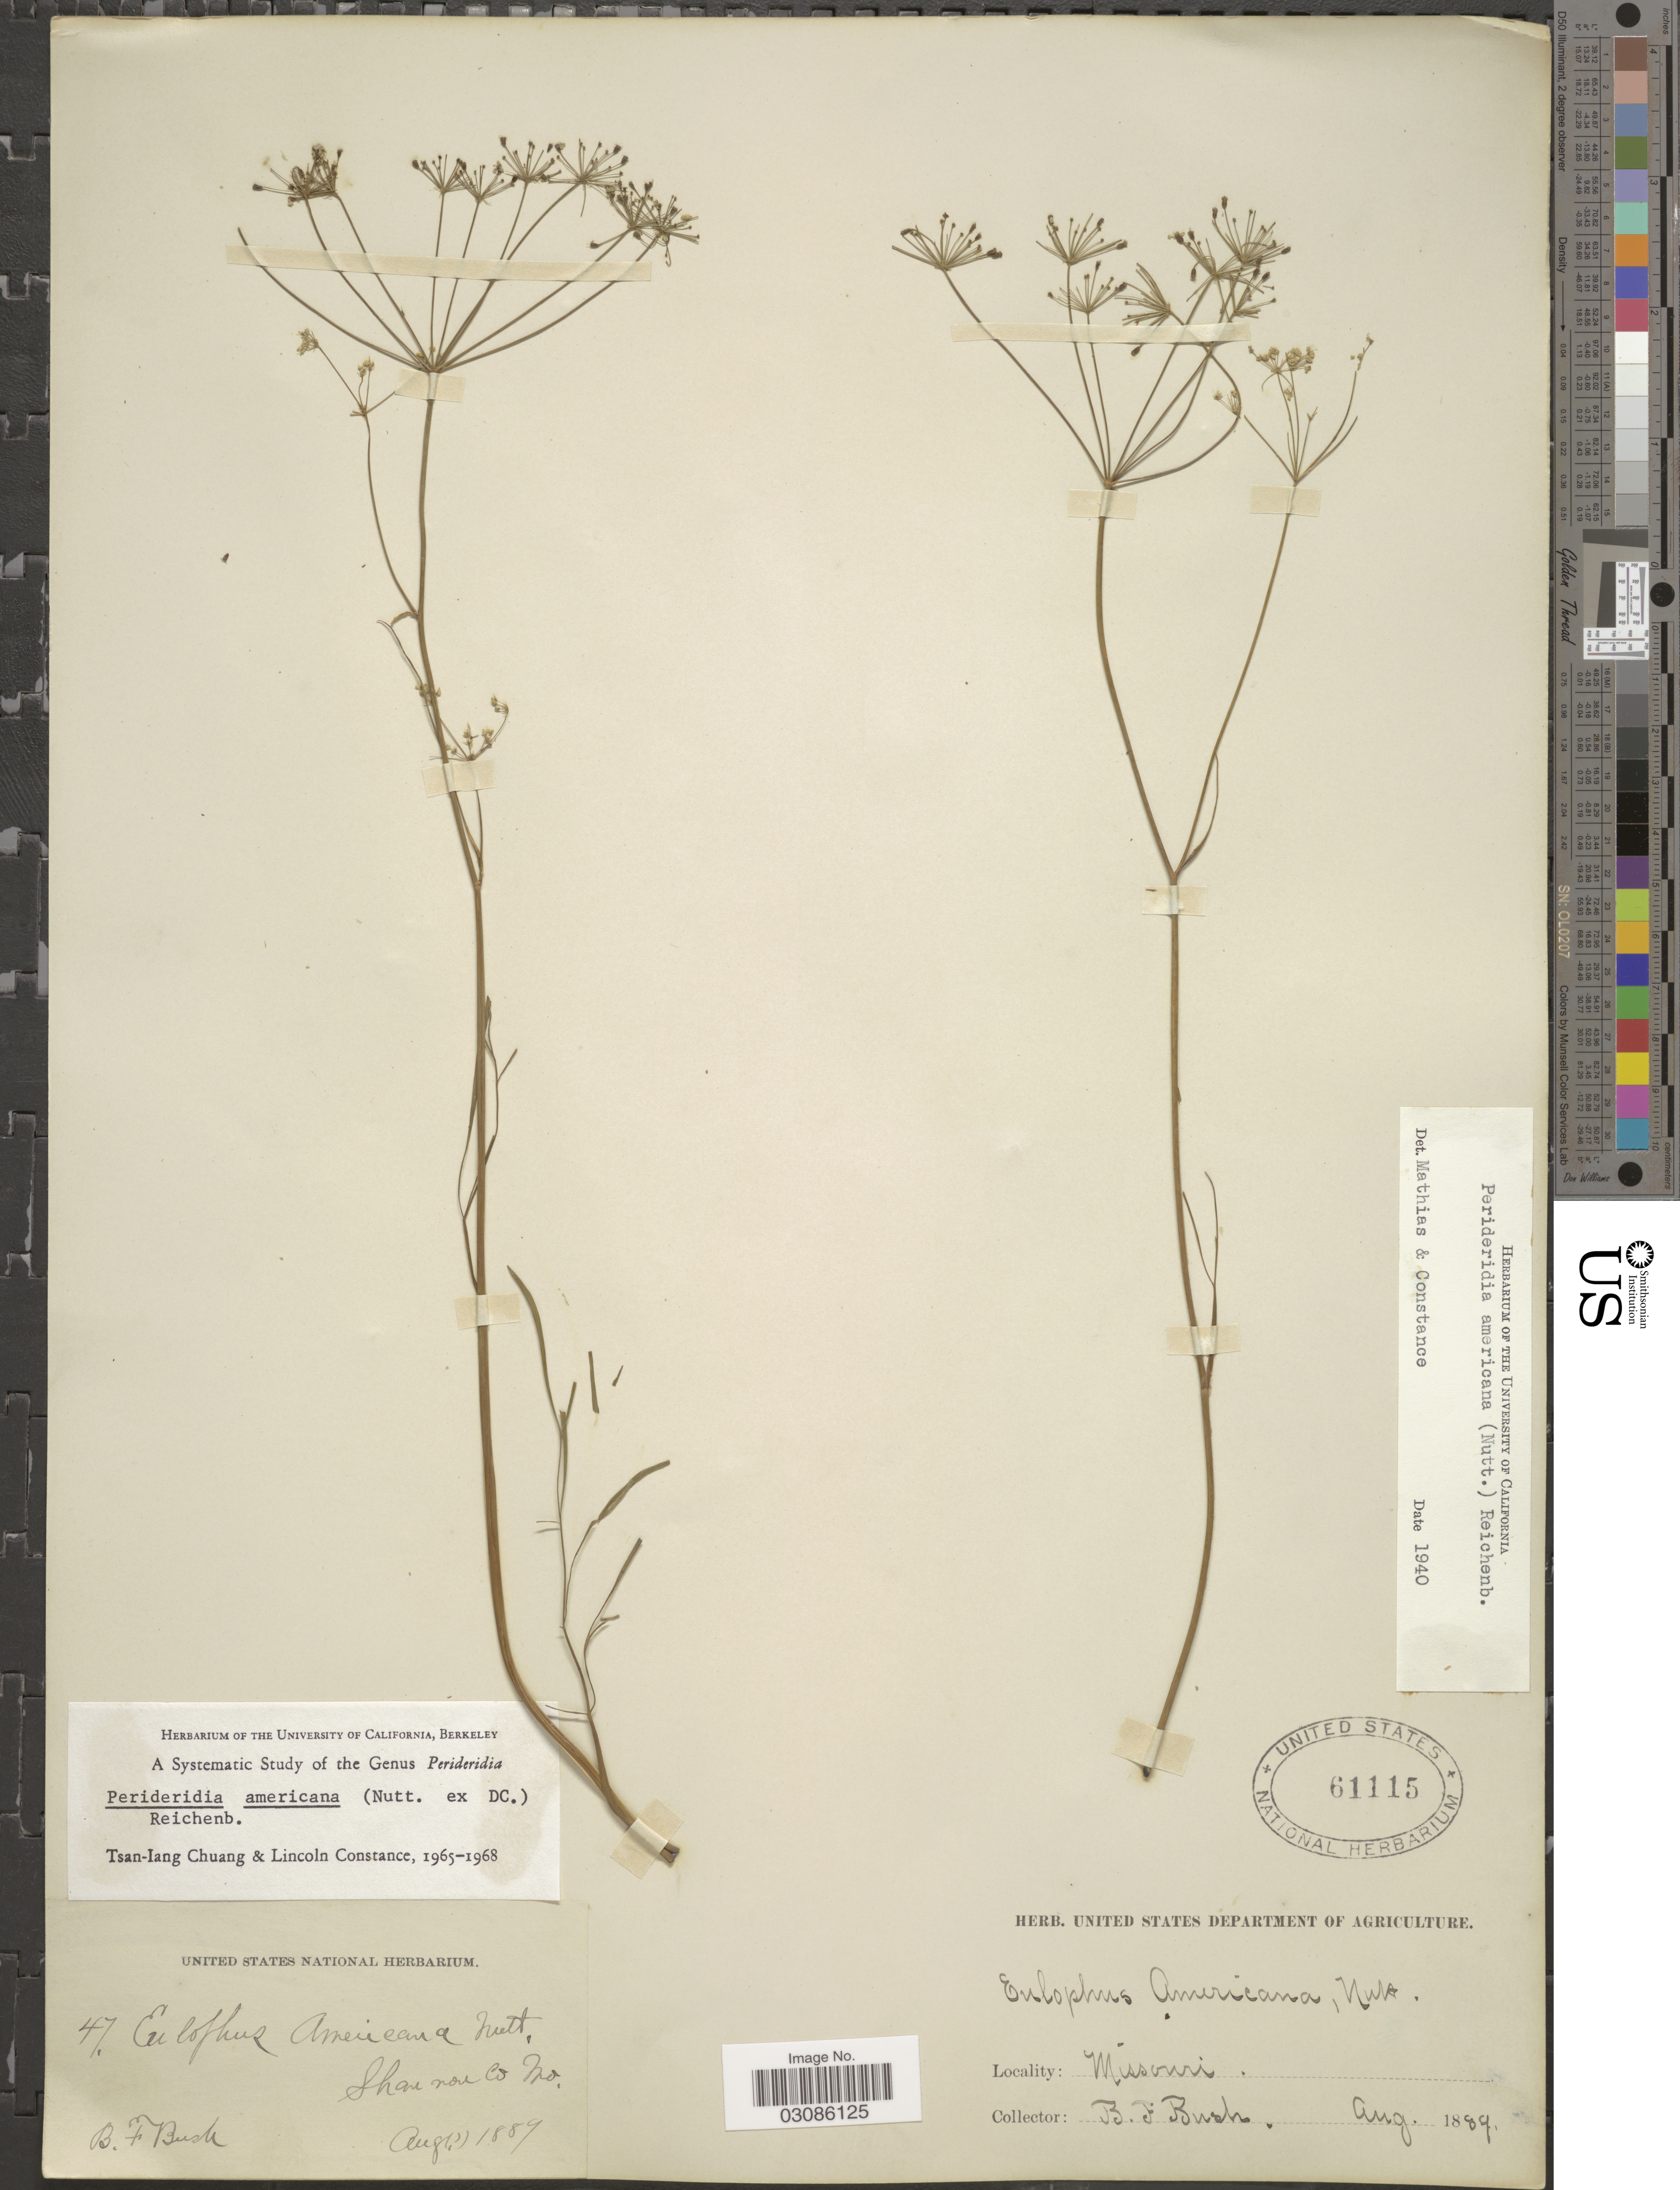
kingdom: Plantae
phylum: Tracheophyta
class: Magnoliopsida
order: Apiales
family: Apiaceae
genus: Perideridia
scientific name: Perideridia americana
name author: (Nutt. ex DC.) Rchb. ex Steud.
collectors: B. F. Bush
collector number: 47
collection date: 1889-08-11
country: United States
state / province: Missouri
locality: Shannon Co.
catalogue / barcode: US 61115